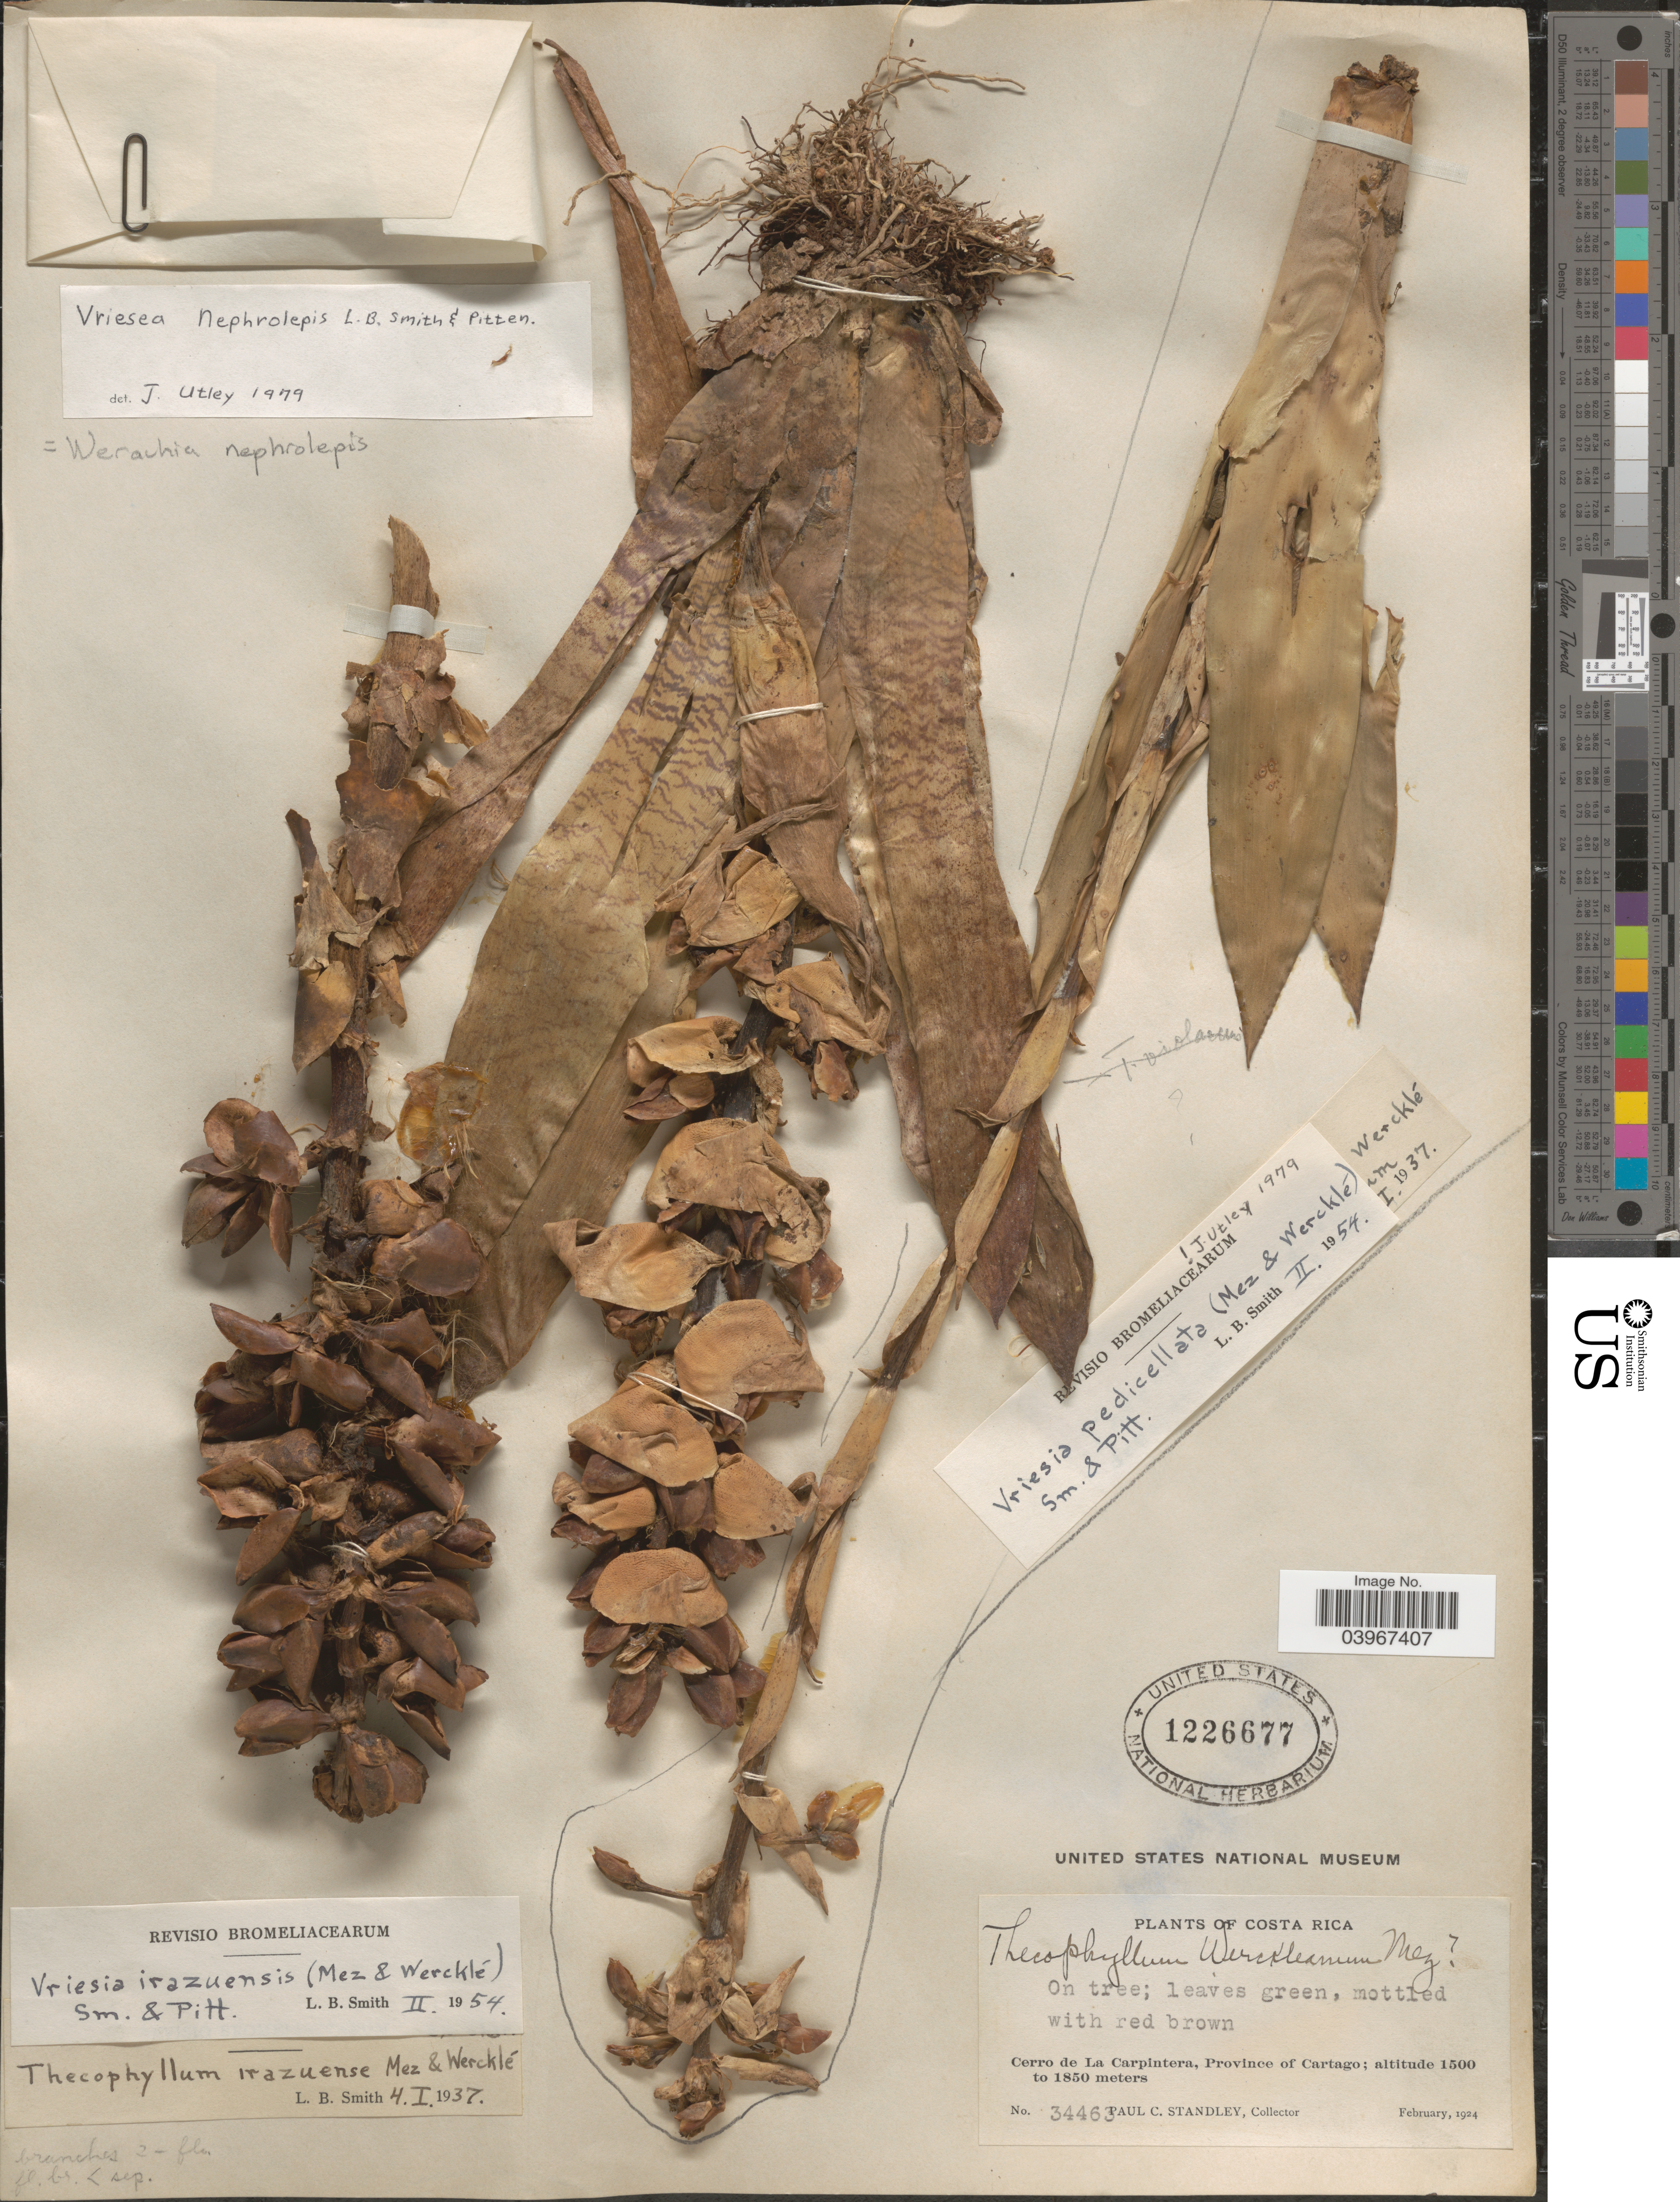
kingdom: Plantae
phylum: Tracheophyta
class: Liliopsida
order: Poales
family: Bromeliaceae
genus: Werauhia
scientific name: Werauhia nephrolepis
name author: (L.B. Sm. & Pittendr.) J.R. Grant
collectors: P. C. Standley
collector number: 34463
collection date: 1924-02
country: Costa Rica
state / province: Cartago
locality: Cerro de La Carpintera.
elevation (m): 1500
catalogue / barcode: US 1226677